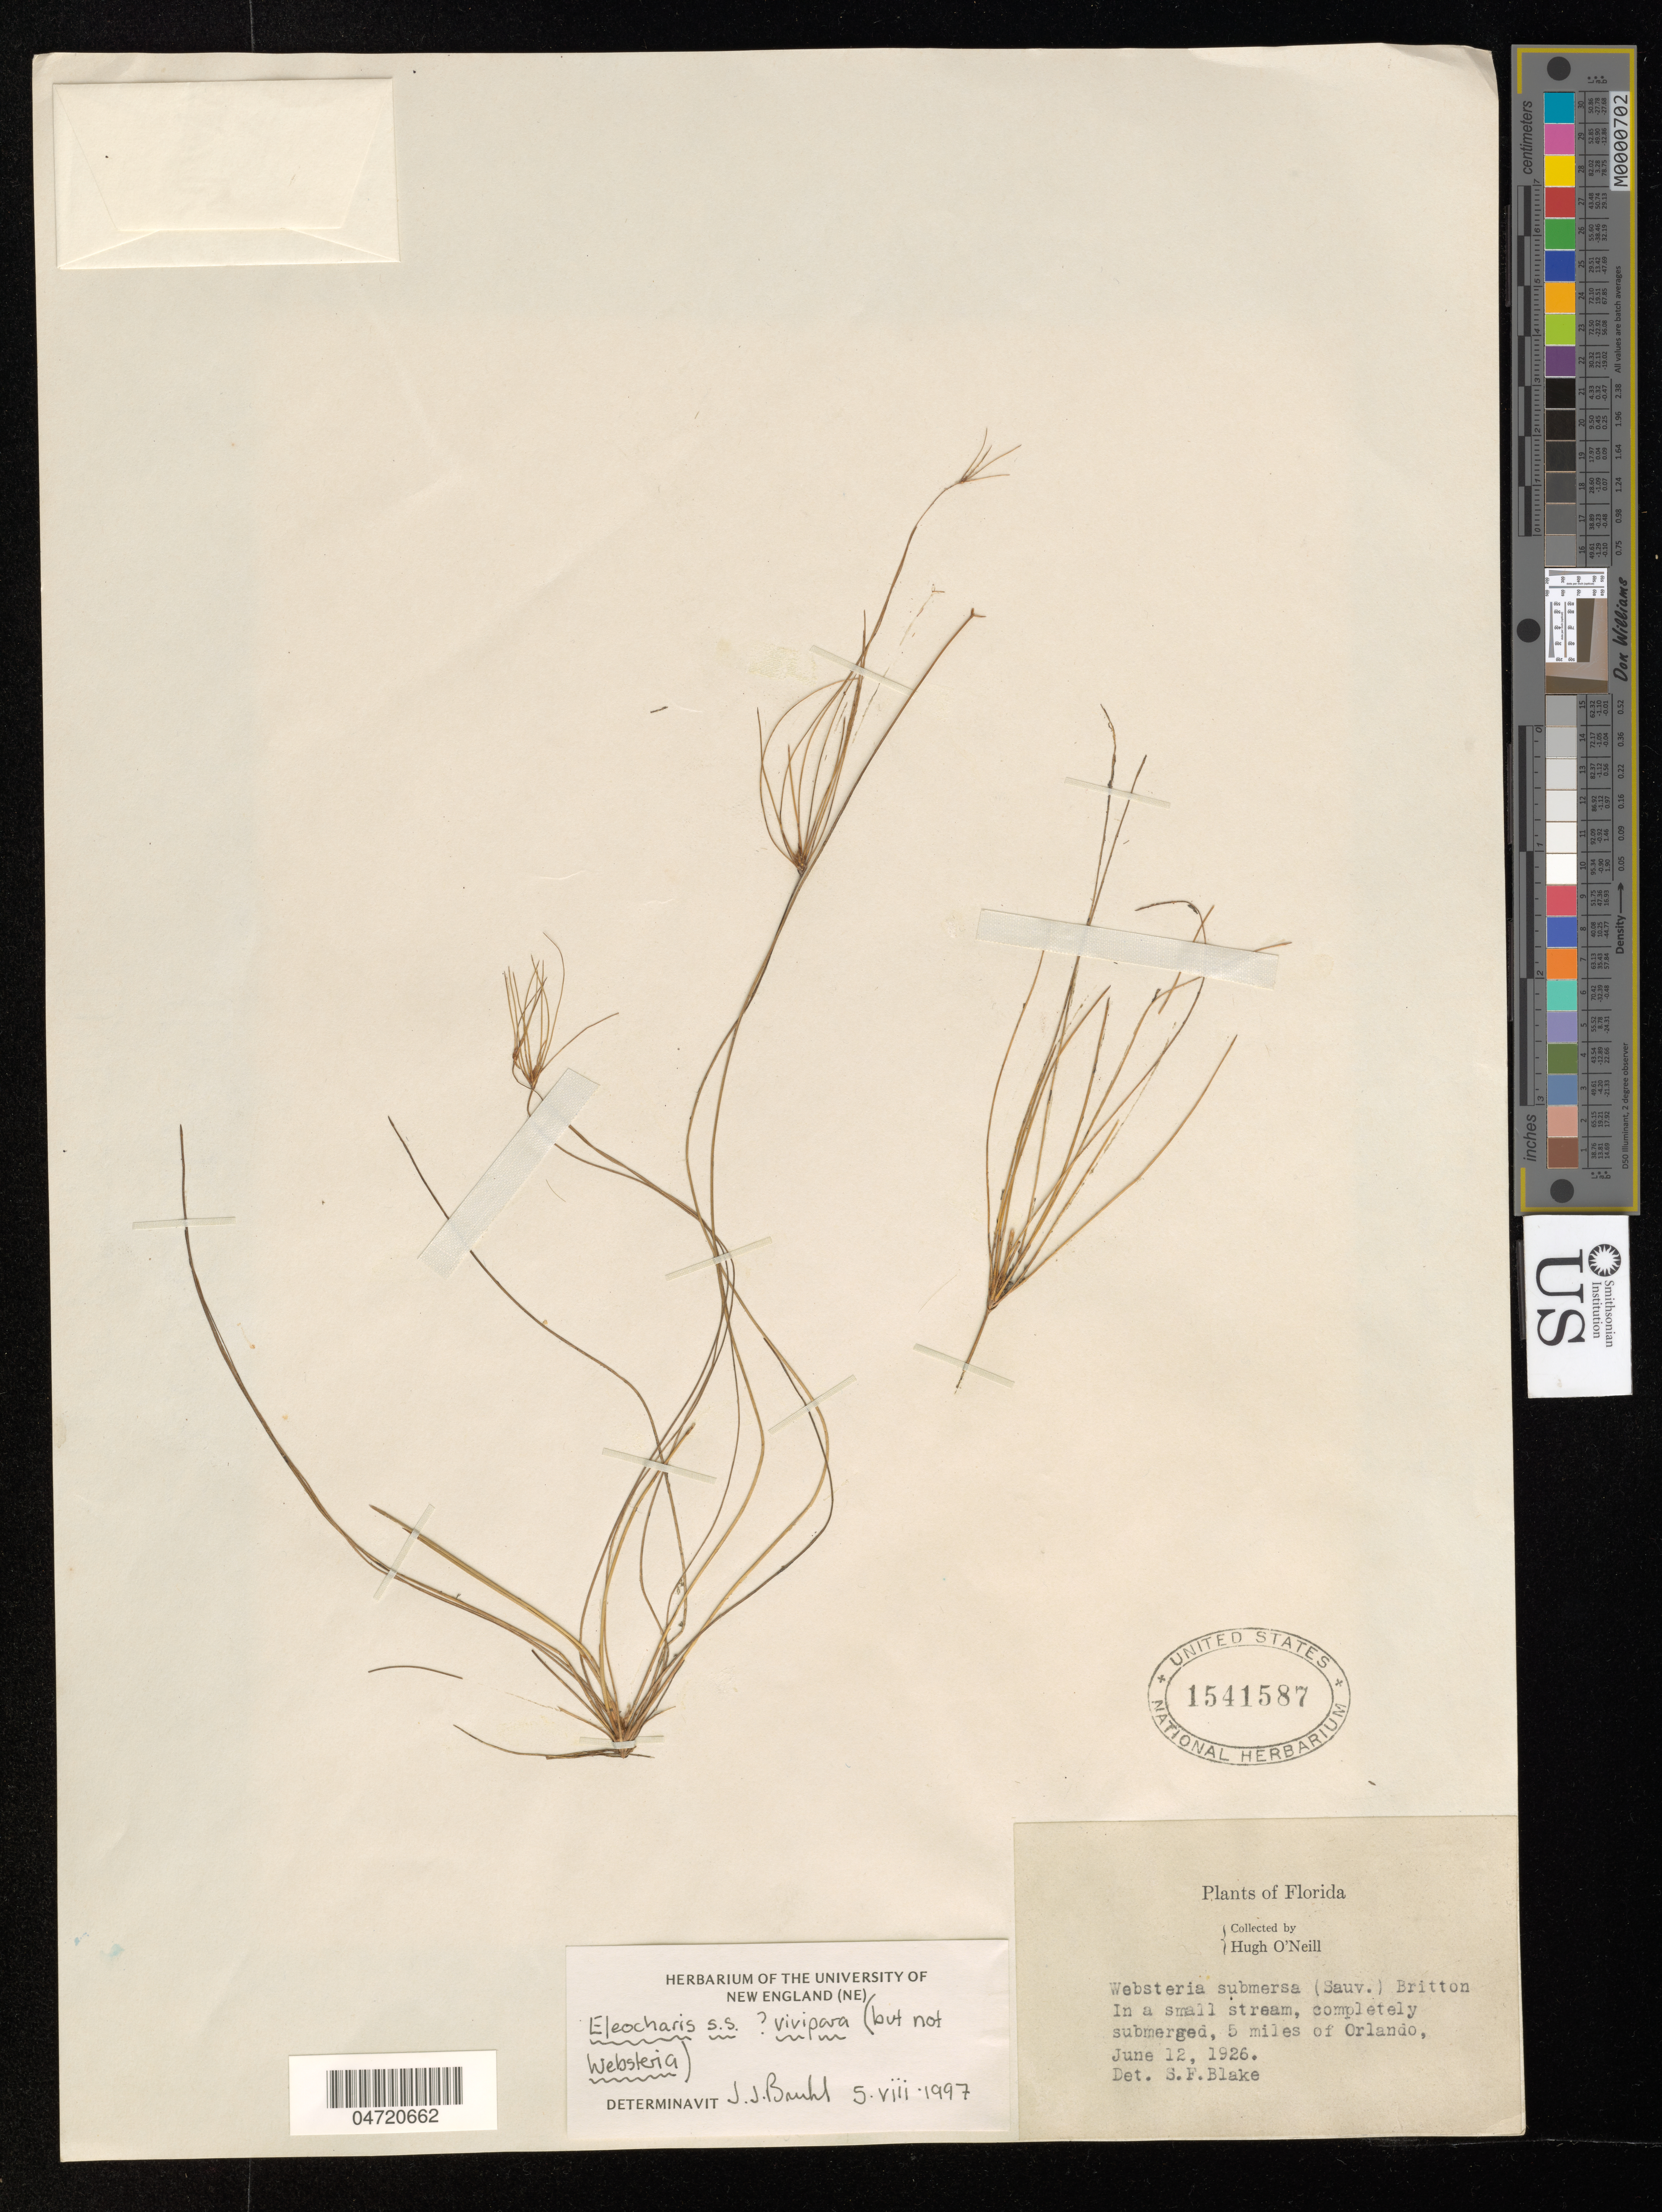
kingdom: Plantae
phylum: Tracheophyta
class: Liliopsida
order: Poales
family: Cyperaceae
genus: Eleocharis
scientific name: Eleocharis vivipara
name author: Link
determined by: Bruhl, J. J., (NE), University of New England (AUSTRALIA)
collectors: H. O'Neill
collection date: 1926-06-12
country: United States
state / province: Florida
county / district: Orange County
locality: Orlando, about 5 miles E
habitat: In a small stream, completely submerged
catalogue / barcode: US 1541587